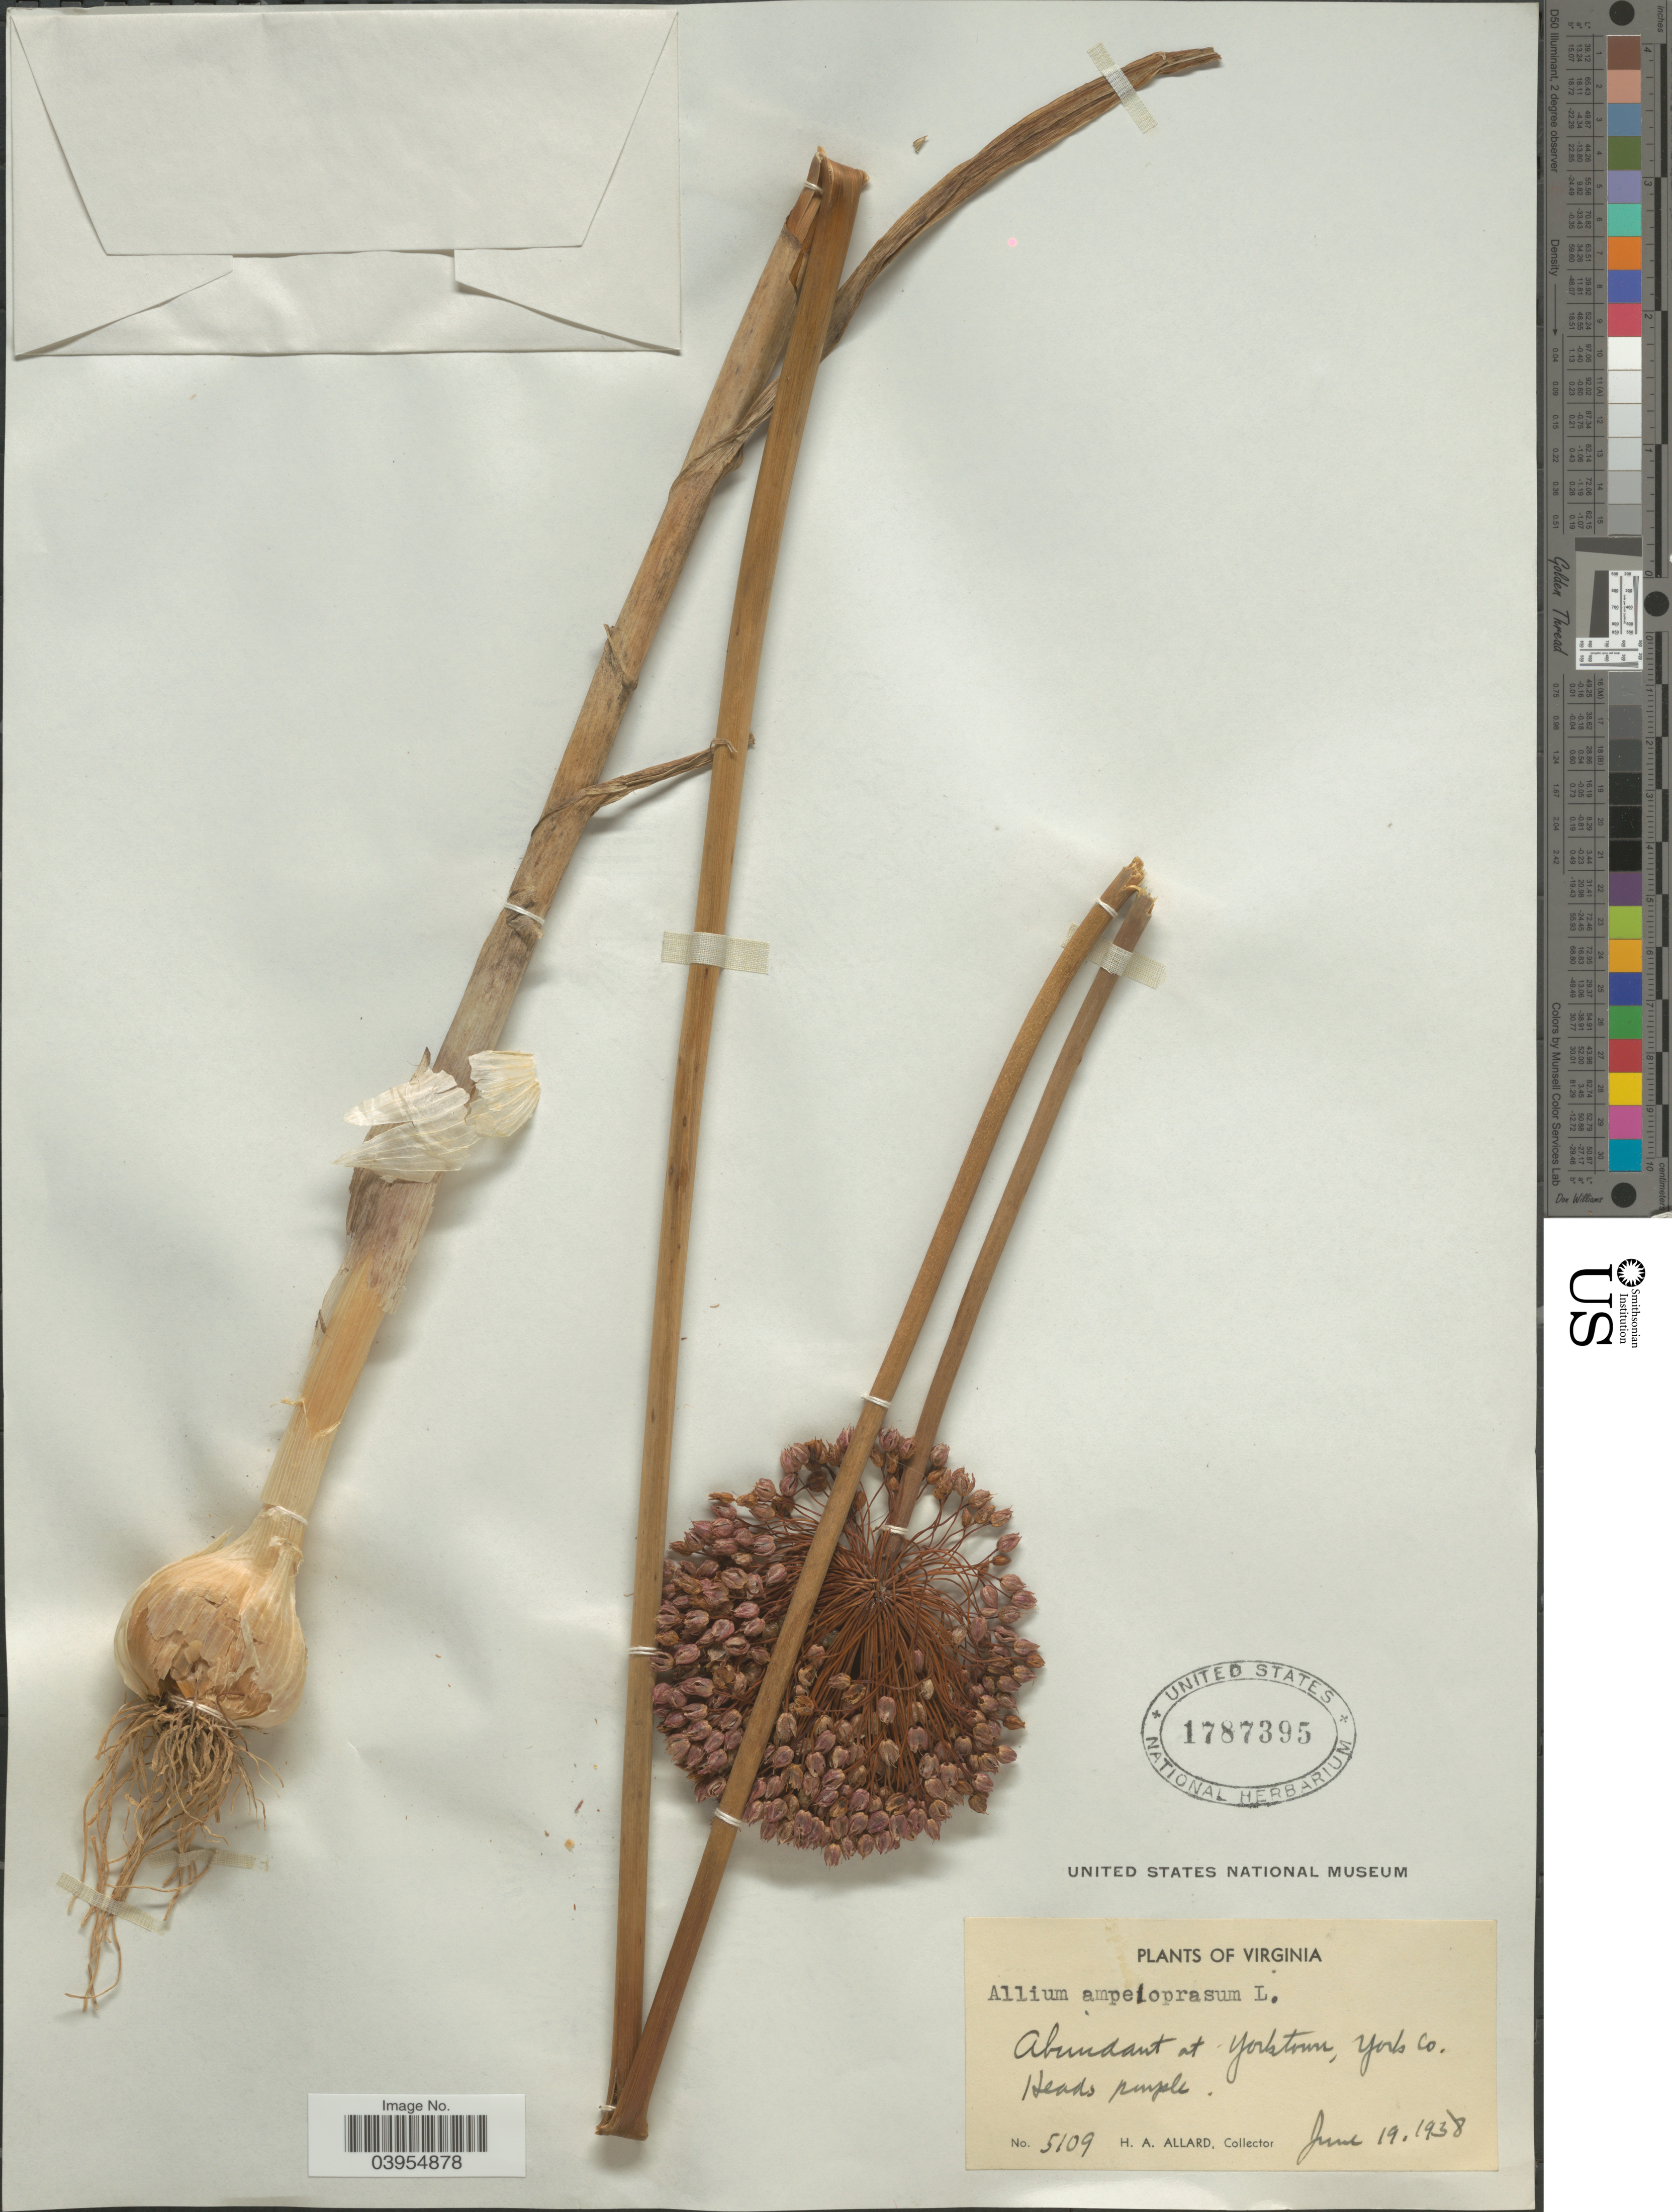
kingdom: Plantae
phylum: Tracheophyta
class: Liliopsida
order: Asparagales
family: Amaryllidaceae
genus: Allium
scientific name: Allium ampeloprasum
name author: L.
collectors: H. A. Allard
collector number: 5109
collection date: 1938-06-19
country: United States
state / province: Virginia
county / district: York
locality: At Yorktown.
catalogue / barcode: US 1787395